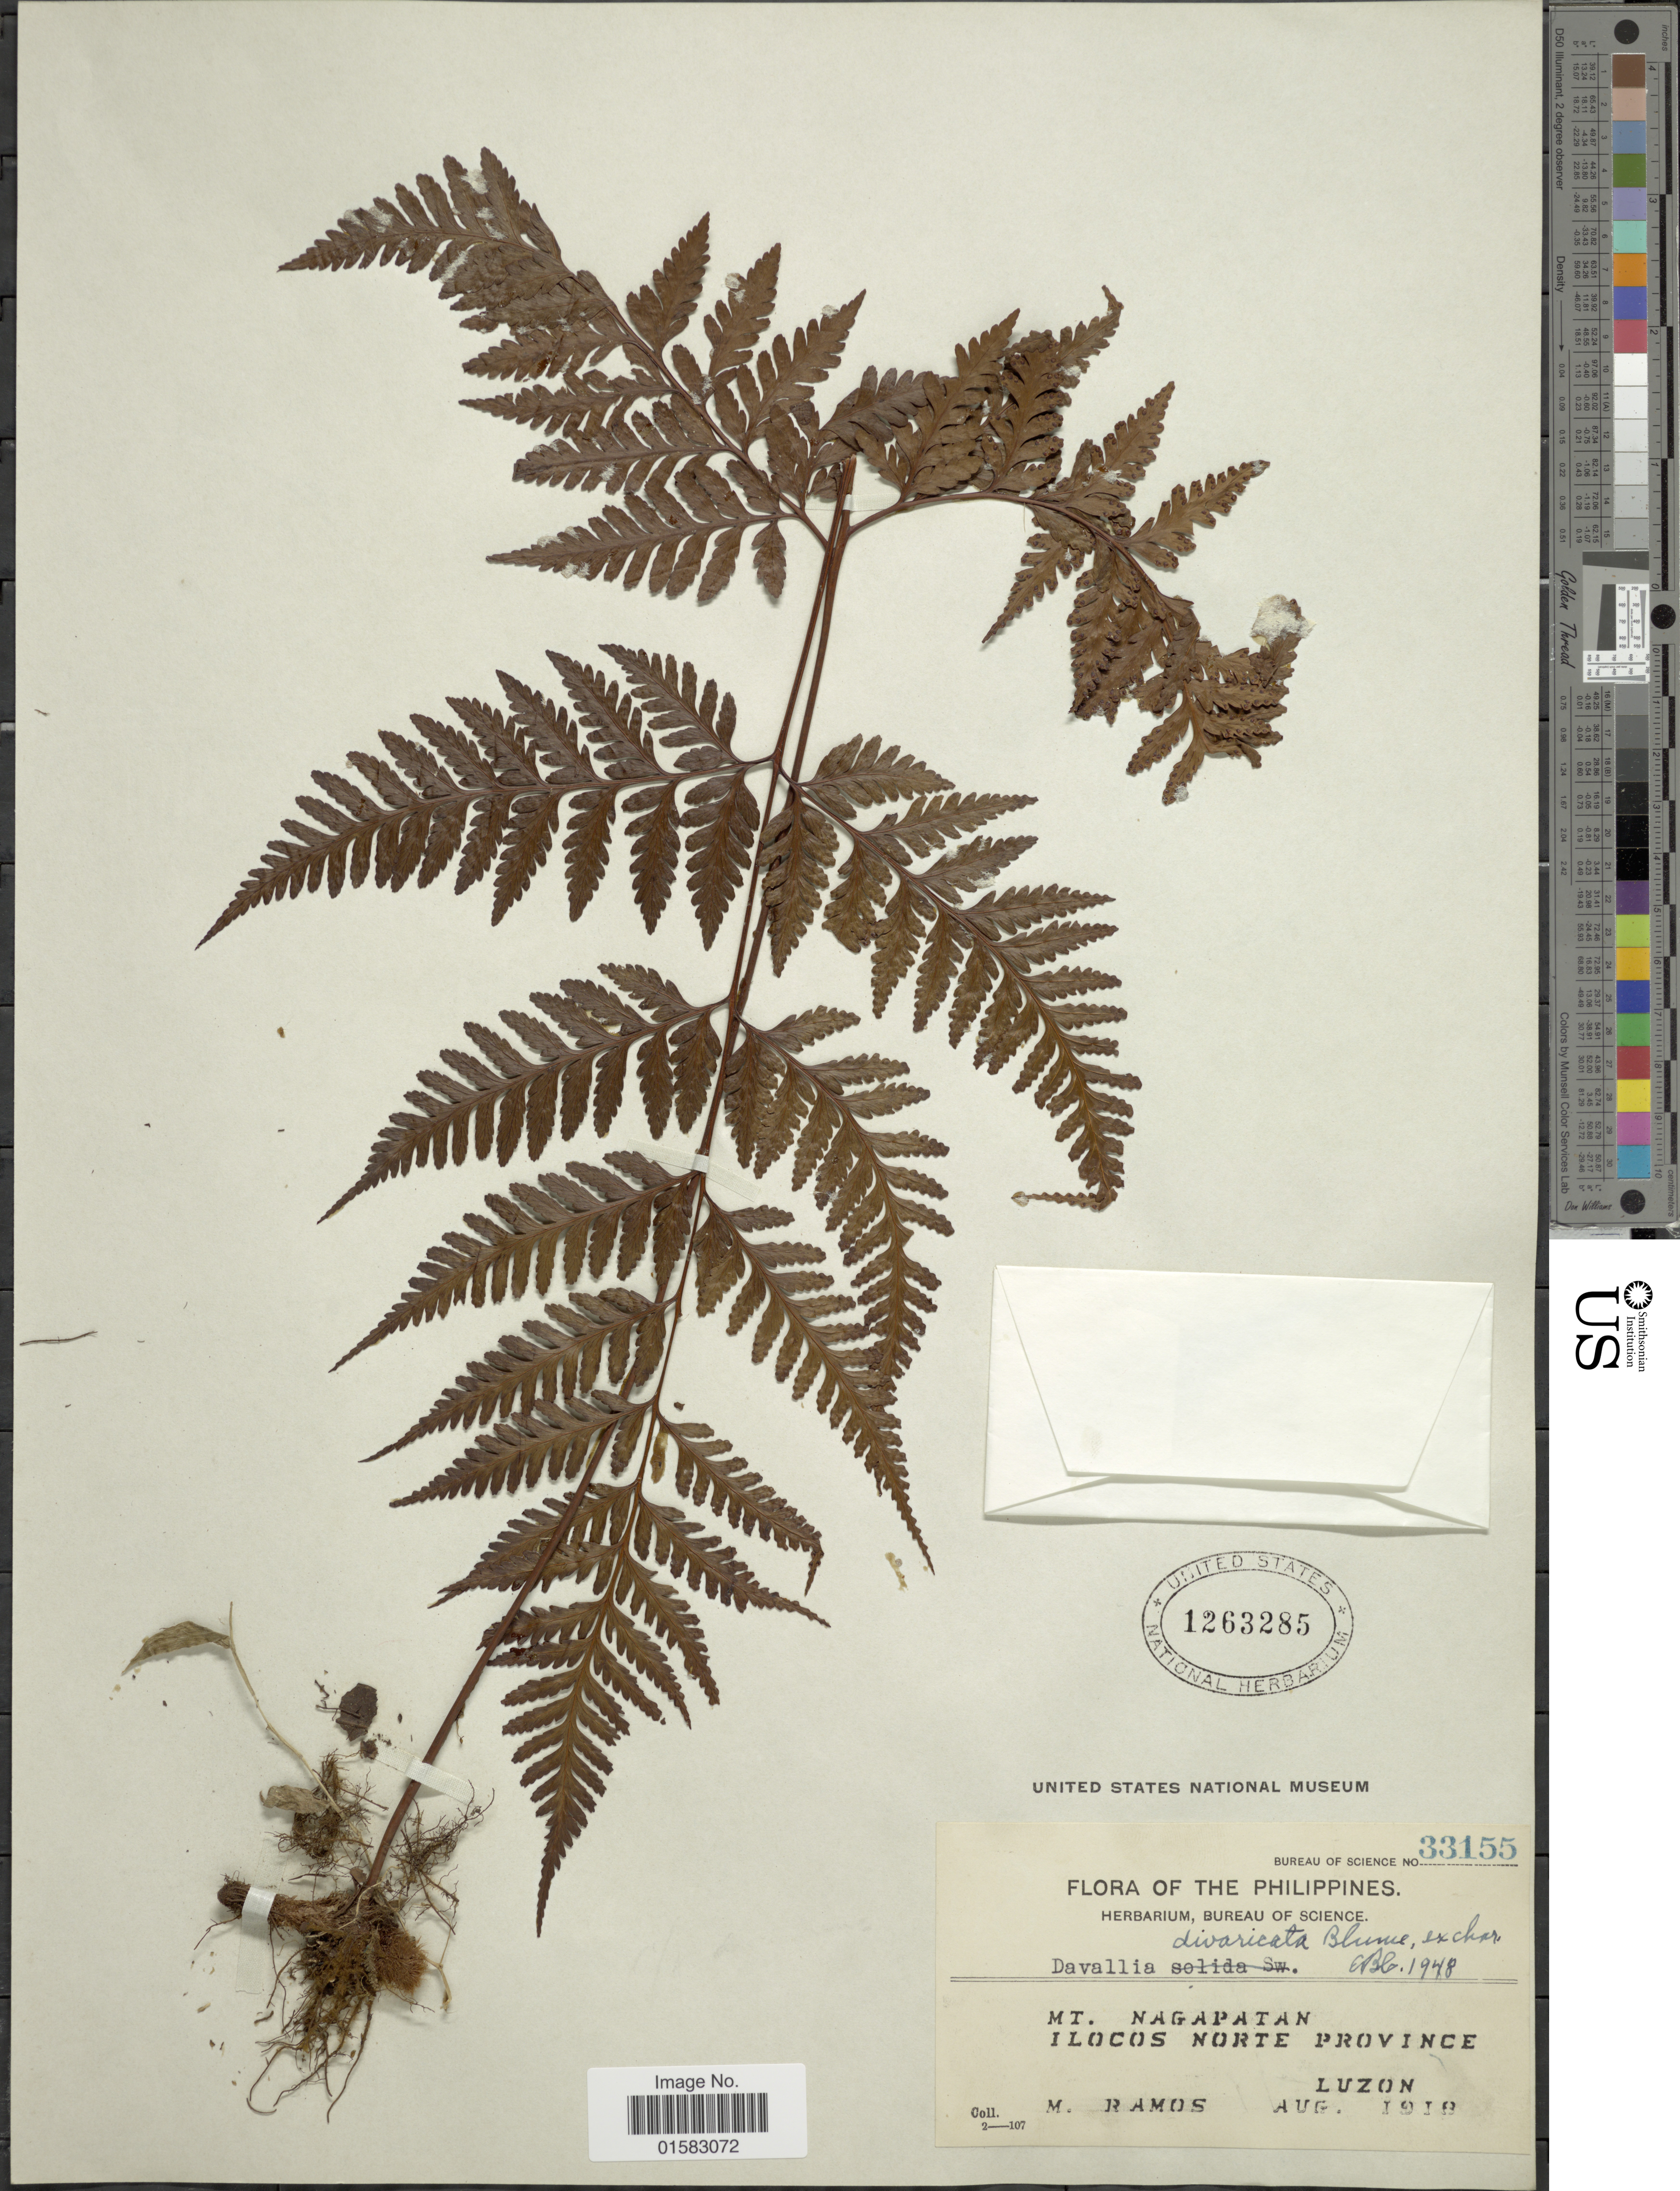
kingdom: Plantae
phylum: Tracheophyta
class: Polypodiopsida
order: Polypodiales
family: Davalliaceae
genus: Davallia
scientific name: Davallia divaricata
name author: Blume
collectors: M. Ramos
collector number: Bureau Of Science 33155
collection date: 1918-08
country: Philippines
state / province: Ilocos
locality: Mt. Nagapatan, Ilocos Norte Province, Luzon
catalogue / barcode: US 1263285